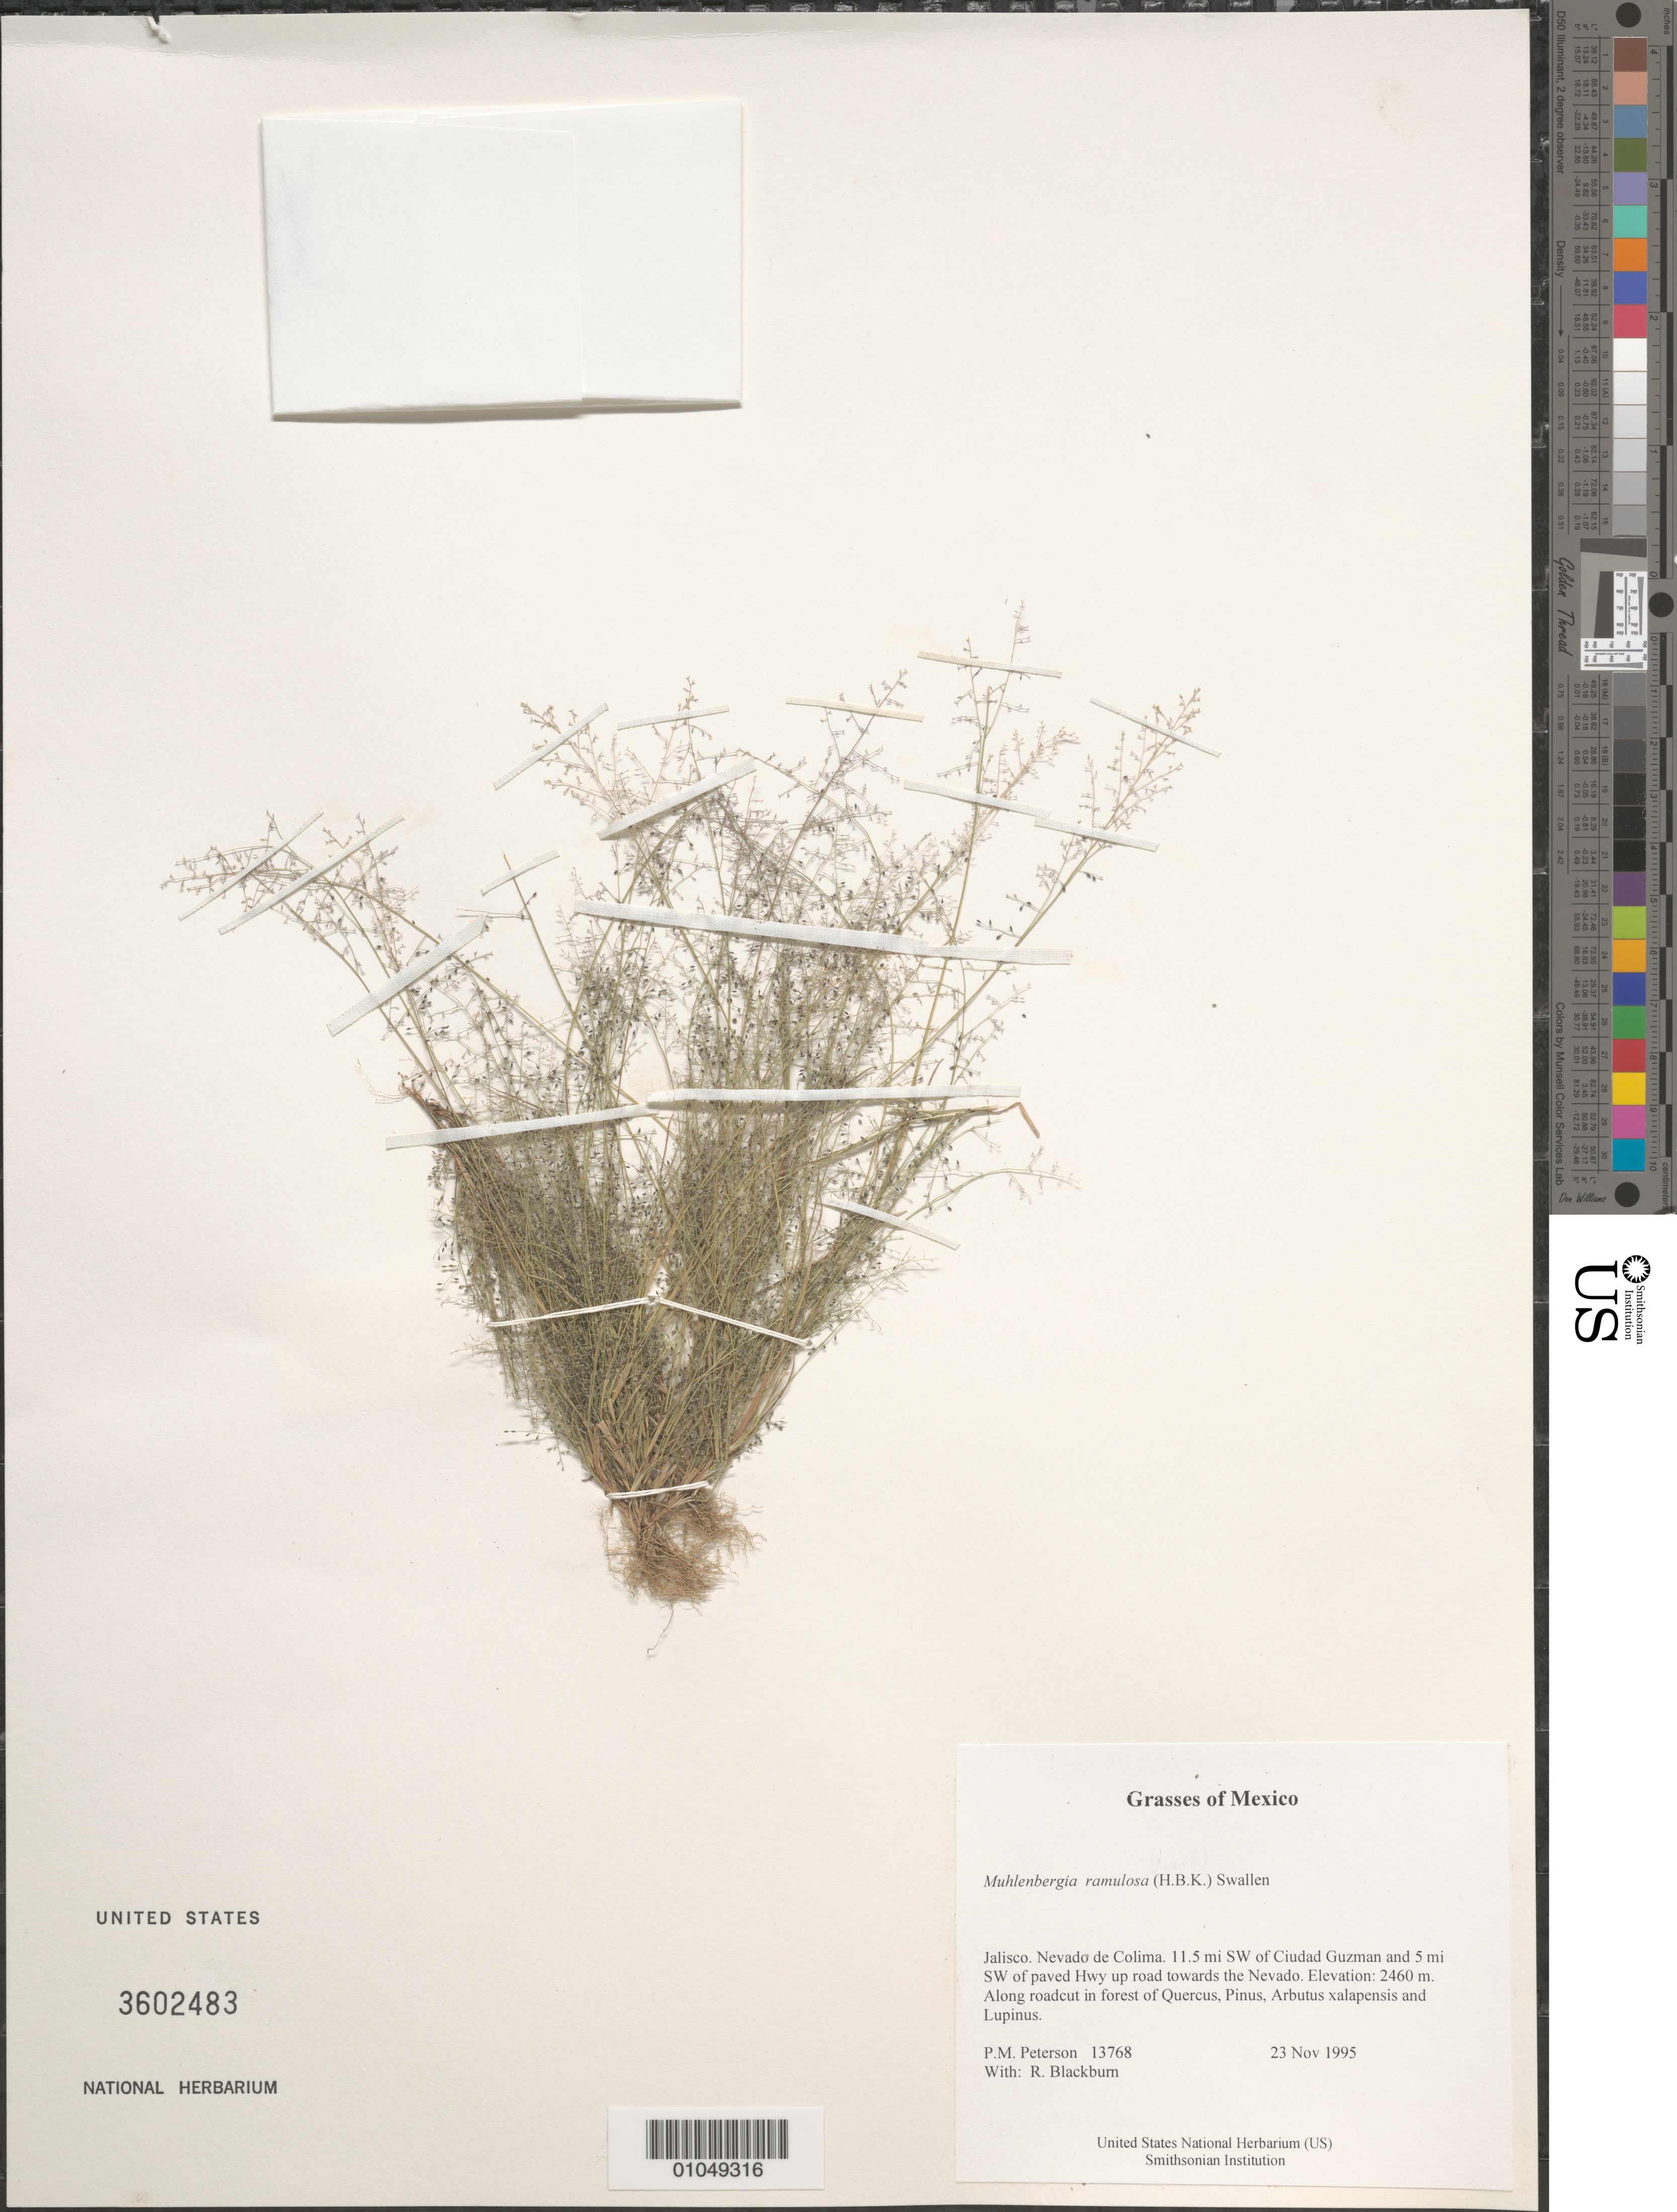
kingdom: Plantae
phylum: Tracheophyta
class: Liliopsida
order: Poales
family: Poaceae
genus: Muhlenbergia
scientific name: Muhlenbergia ramulosa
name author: (Kunth) Swallen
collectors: P. M. Peterson & R. Blackburn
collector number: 13768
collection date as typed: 23 Nov 1995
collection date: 1995-11-23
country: Mexico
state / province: Jalisco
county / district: Nevado de Colima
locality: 11.5 mi SW of Ciudad Guzman and 5 mi SW of paved Hwy up road towards the Nevado.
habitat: Along roadcut in forest of Quercus, Pinus, Arbutus xalapensis and Lupinus.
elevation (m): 2460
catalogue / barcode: US 3602483